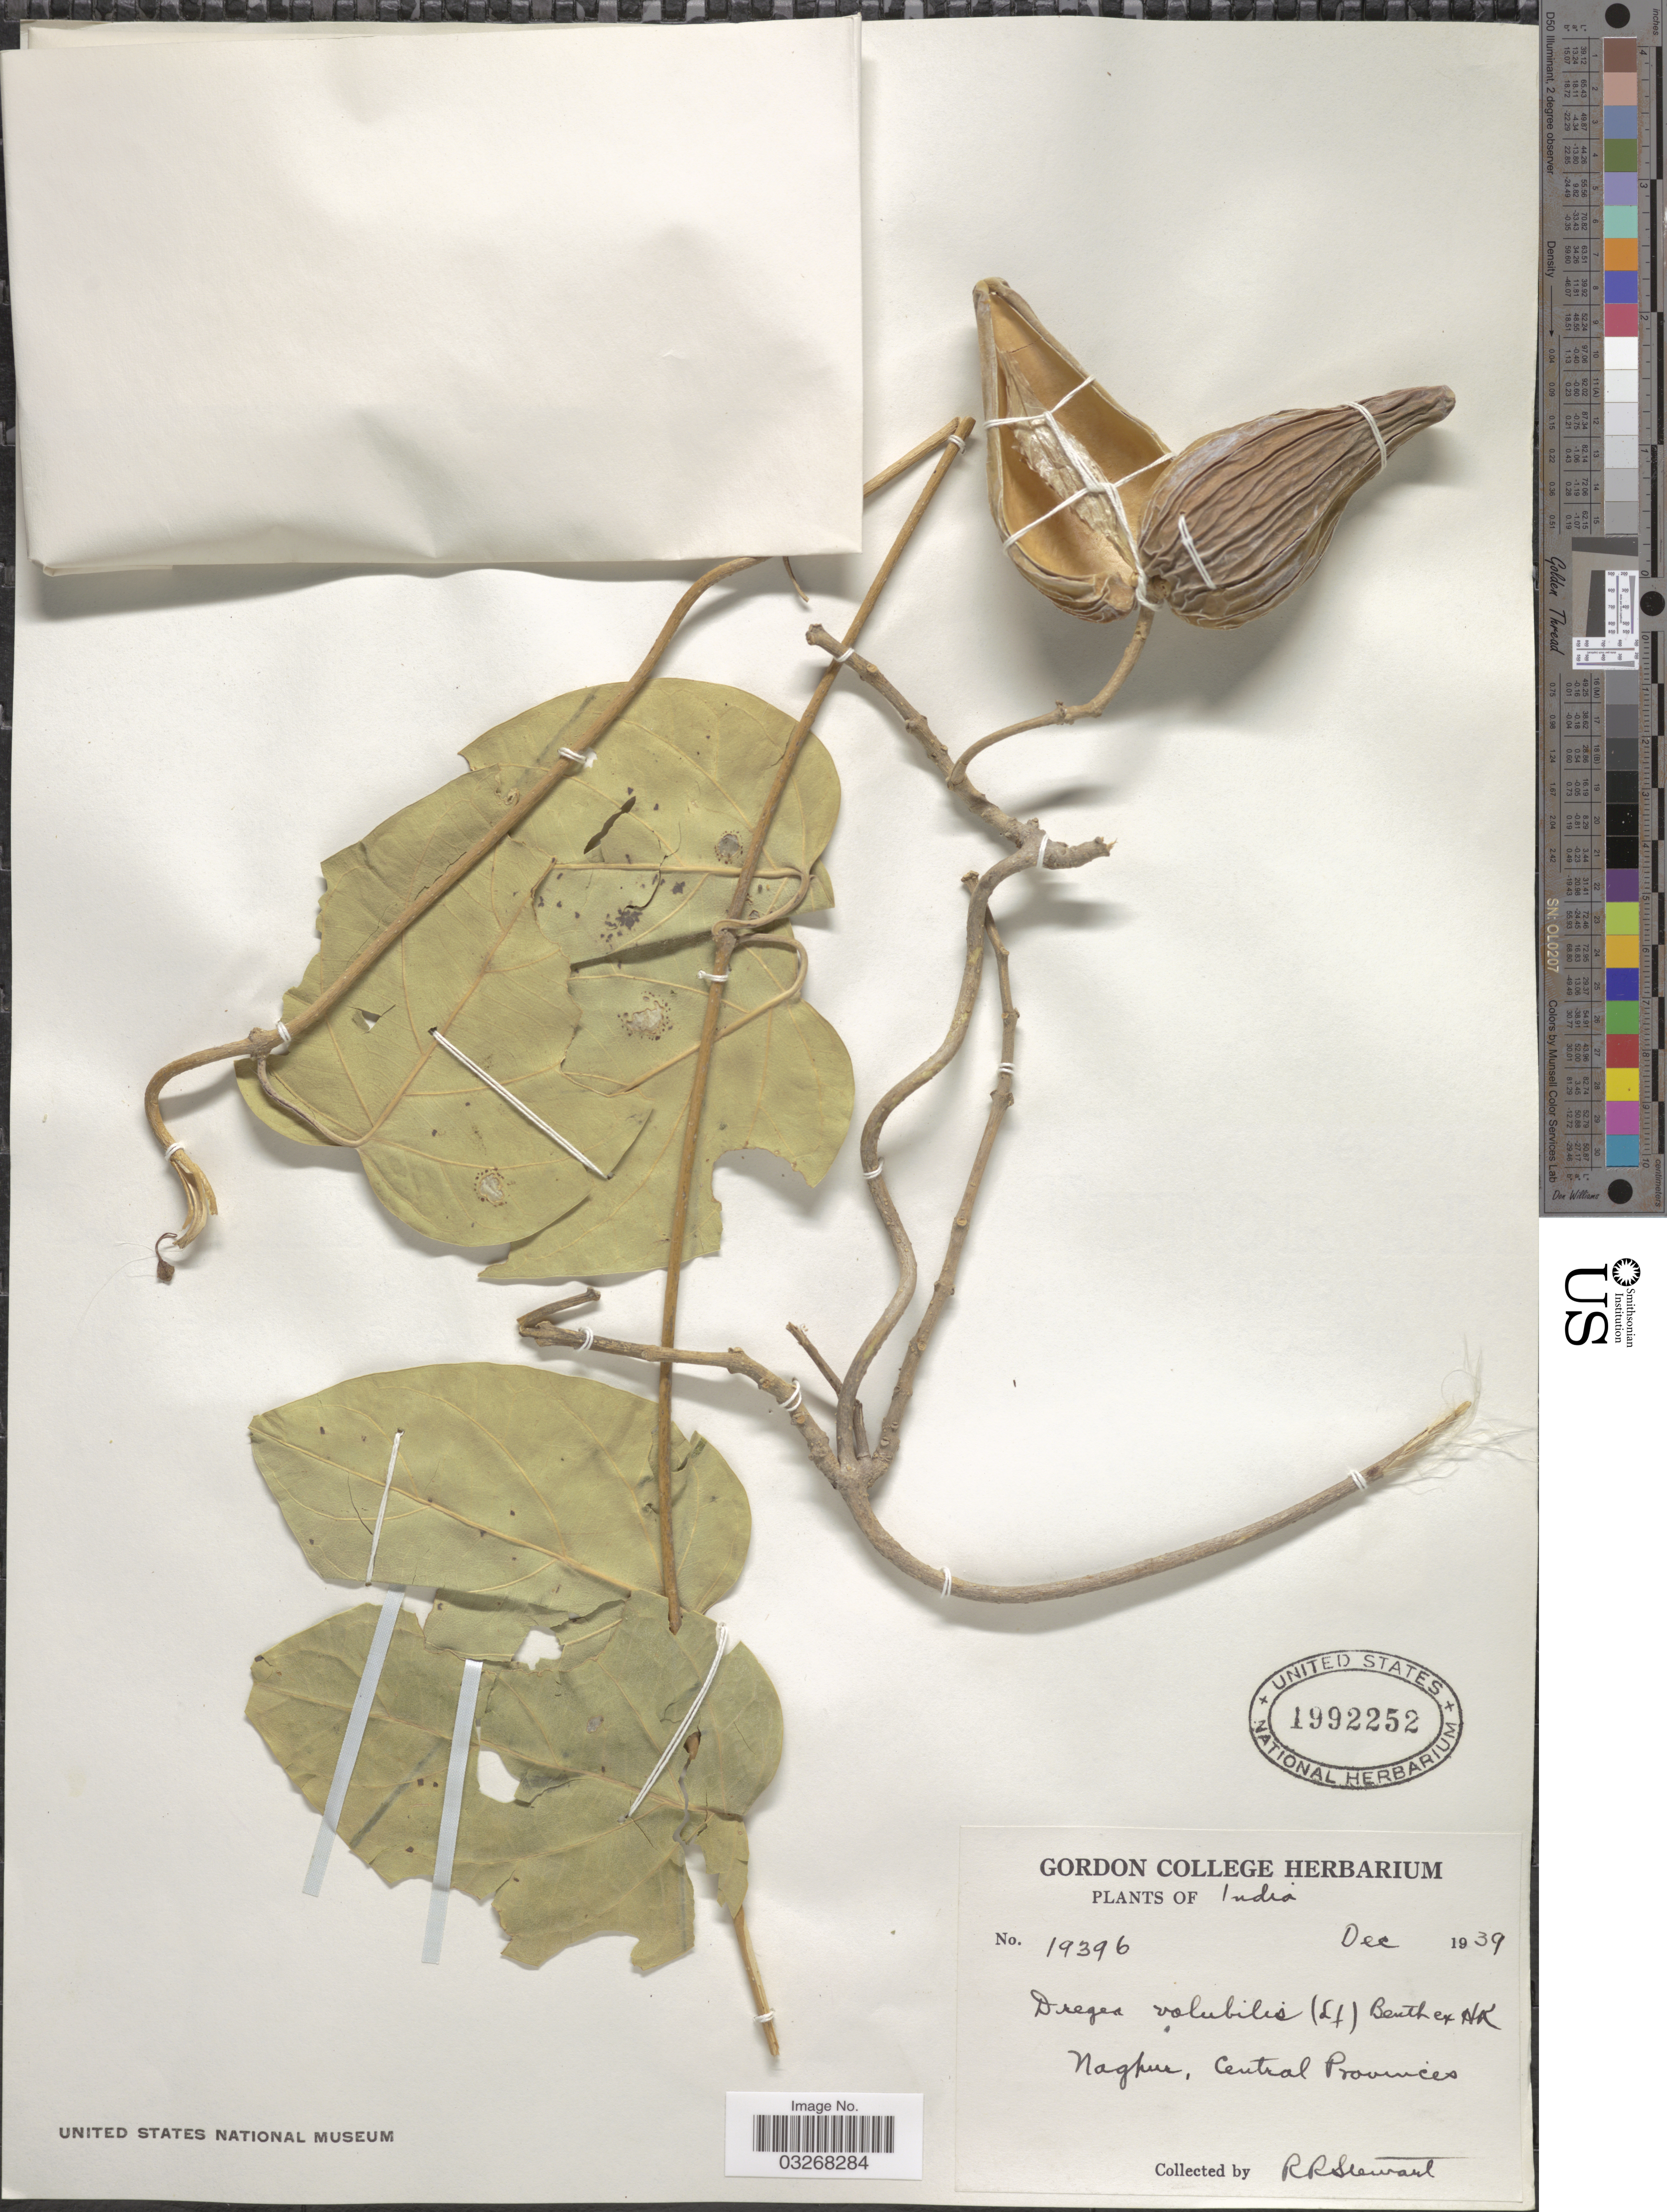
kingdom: Plantae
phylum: Tracheophyta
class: Magnoliopsida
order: Gentianales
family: Apocynaceae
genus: Dregea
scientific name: Dregea volubilis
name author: (L. f.) Benth. ex Hook. f.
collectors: R. Stewart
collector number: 19396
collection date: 1939-12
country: India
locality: Nagpur, Central Province.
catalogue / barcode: US 1992252